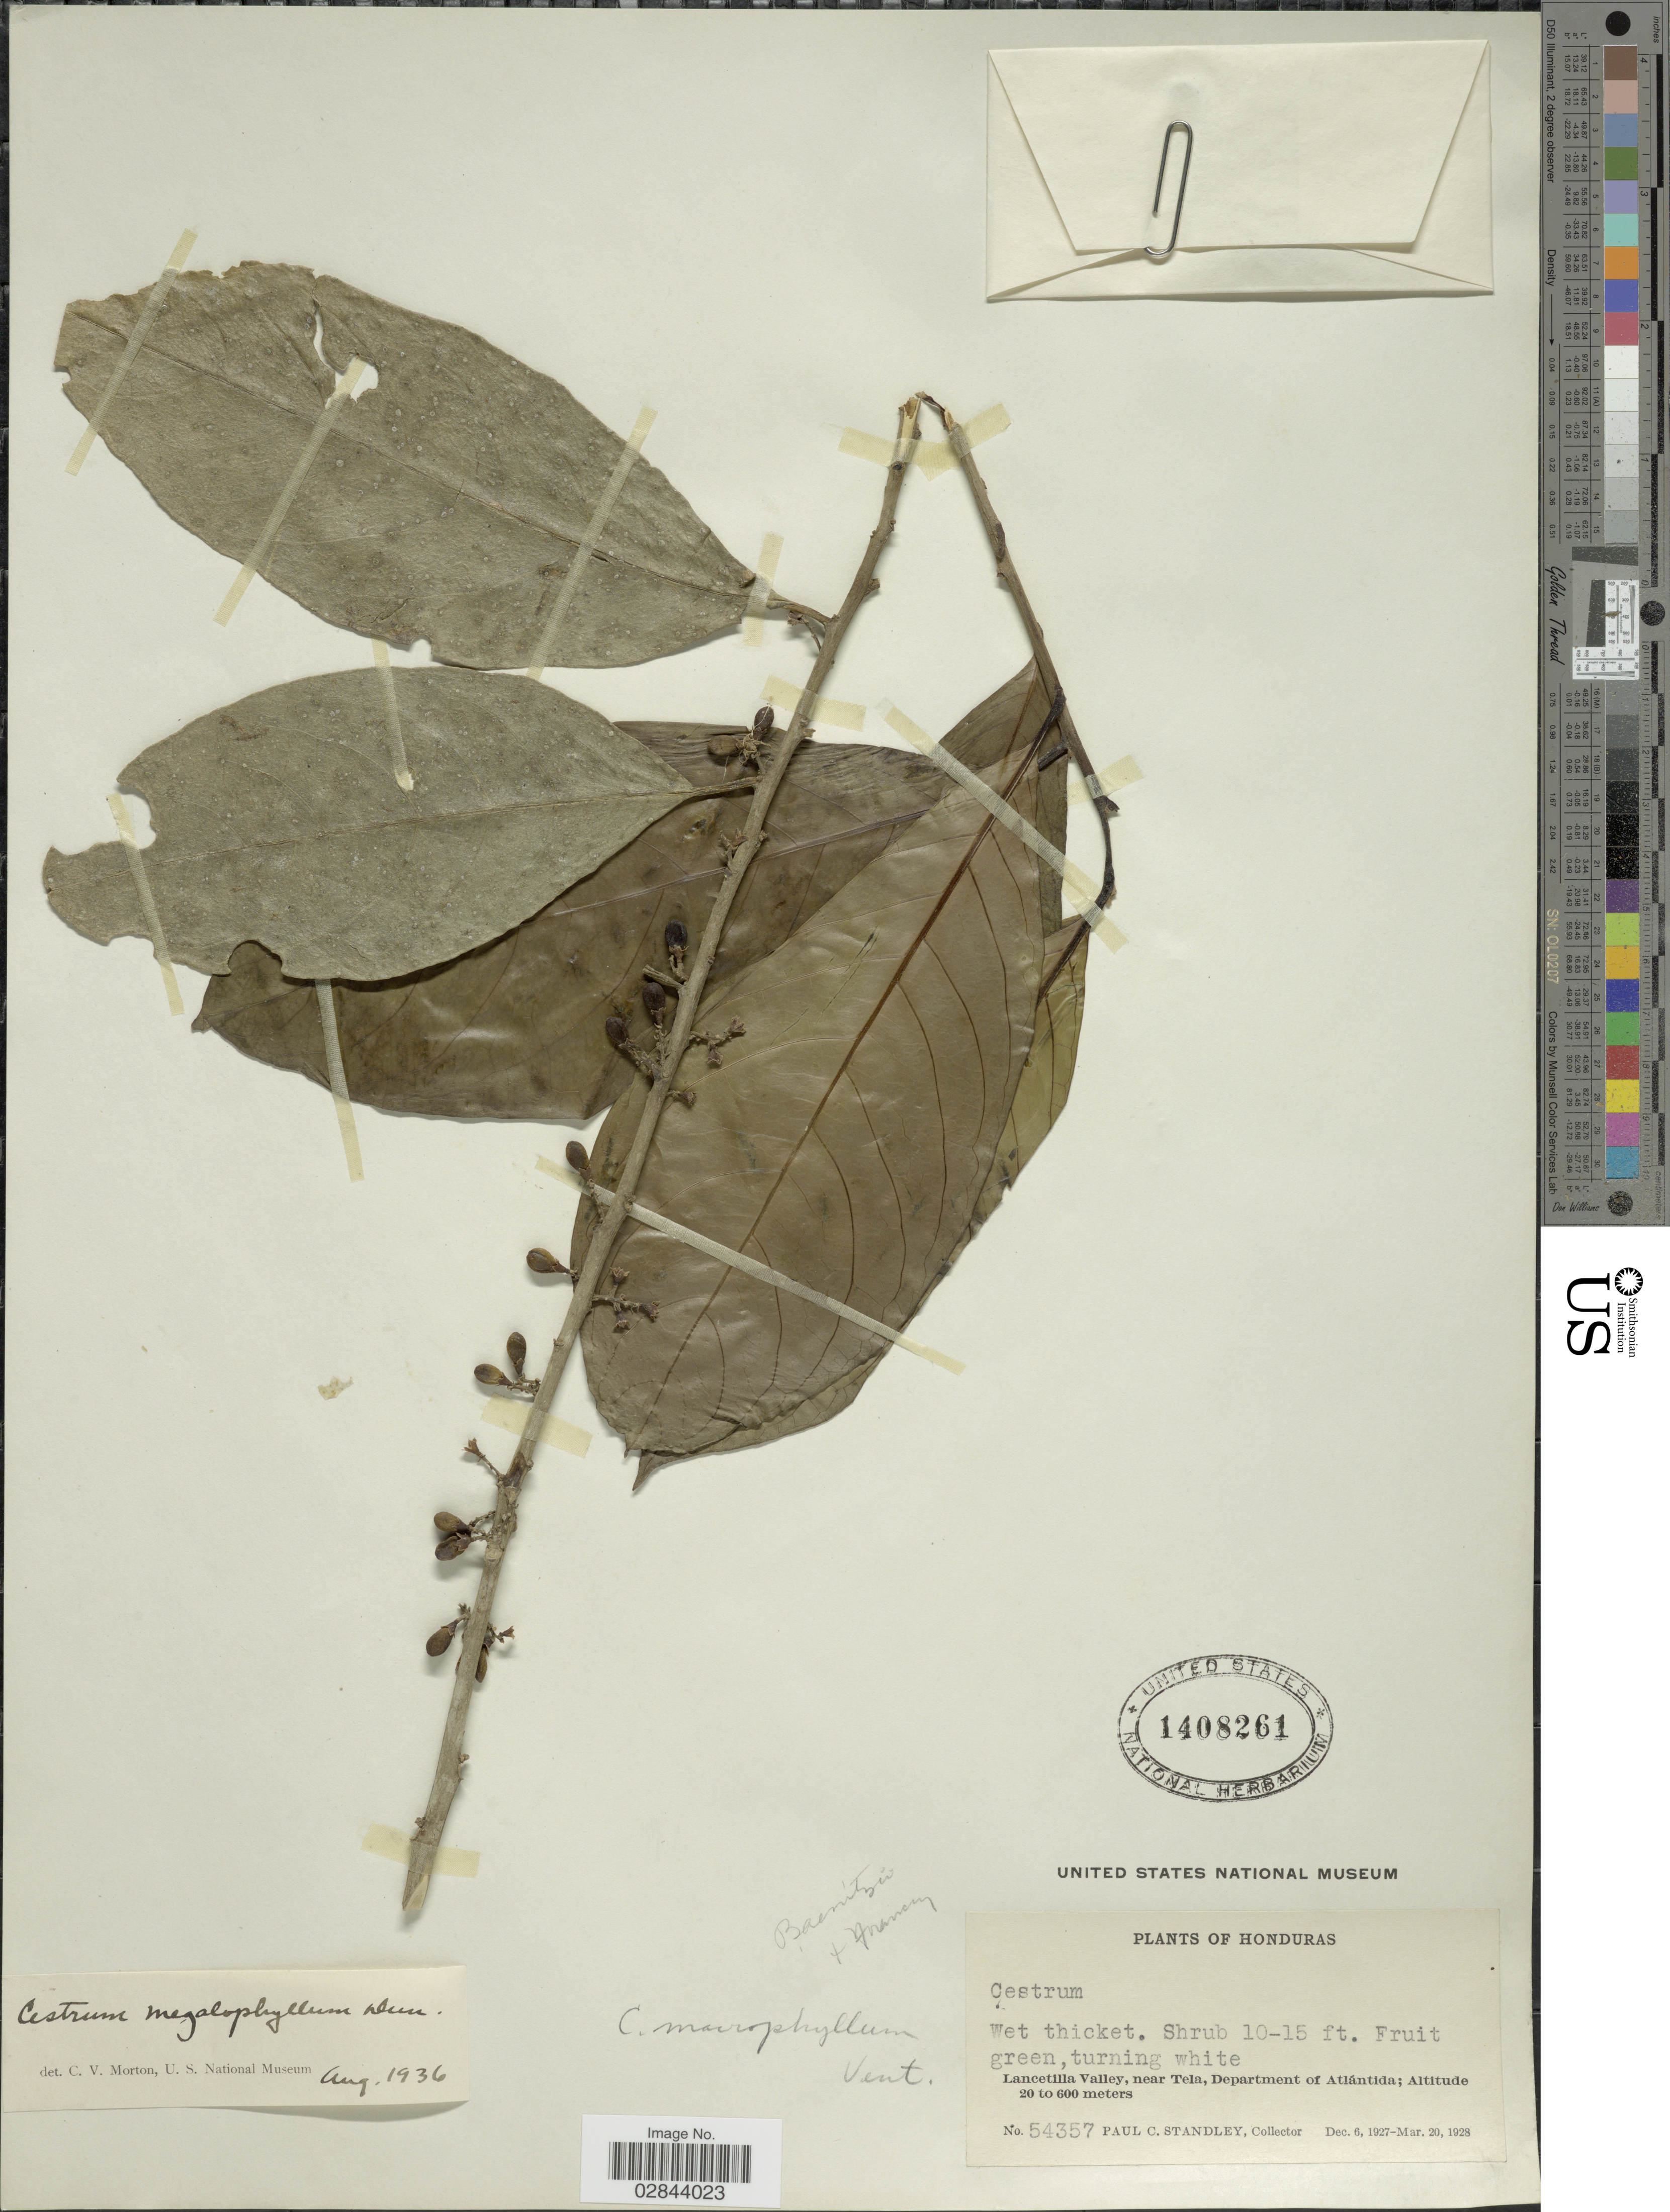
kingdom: Plantae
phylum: Tracheophyta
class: Magnoliopsida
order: Solanales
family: Solanaceae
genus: Cestrum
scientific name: Cestrum schlechtendahlii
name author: G. Don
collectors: P. C. Standley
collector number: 54357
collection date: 1927-12-06/1928-03-20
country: Honduras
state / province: Atlántida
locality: Lancetilla Valley, near Tela, Department of Atlántida.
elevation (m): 20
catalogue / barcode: US 1408261